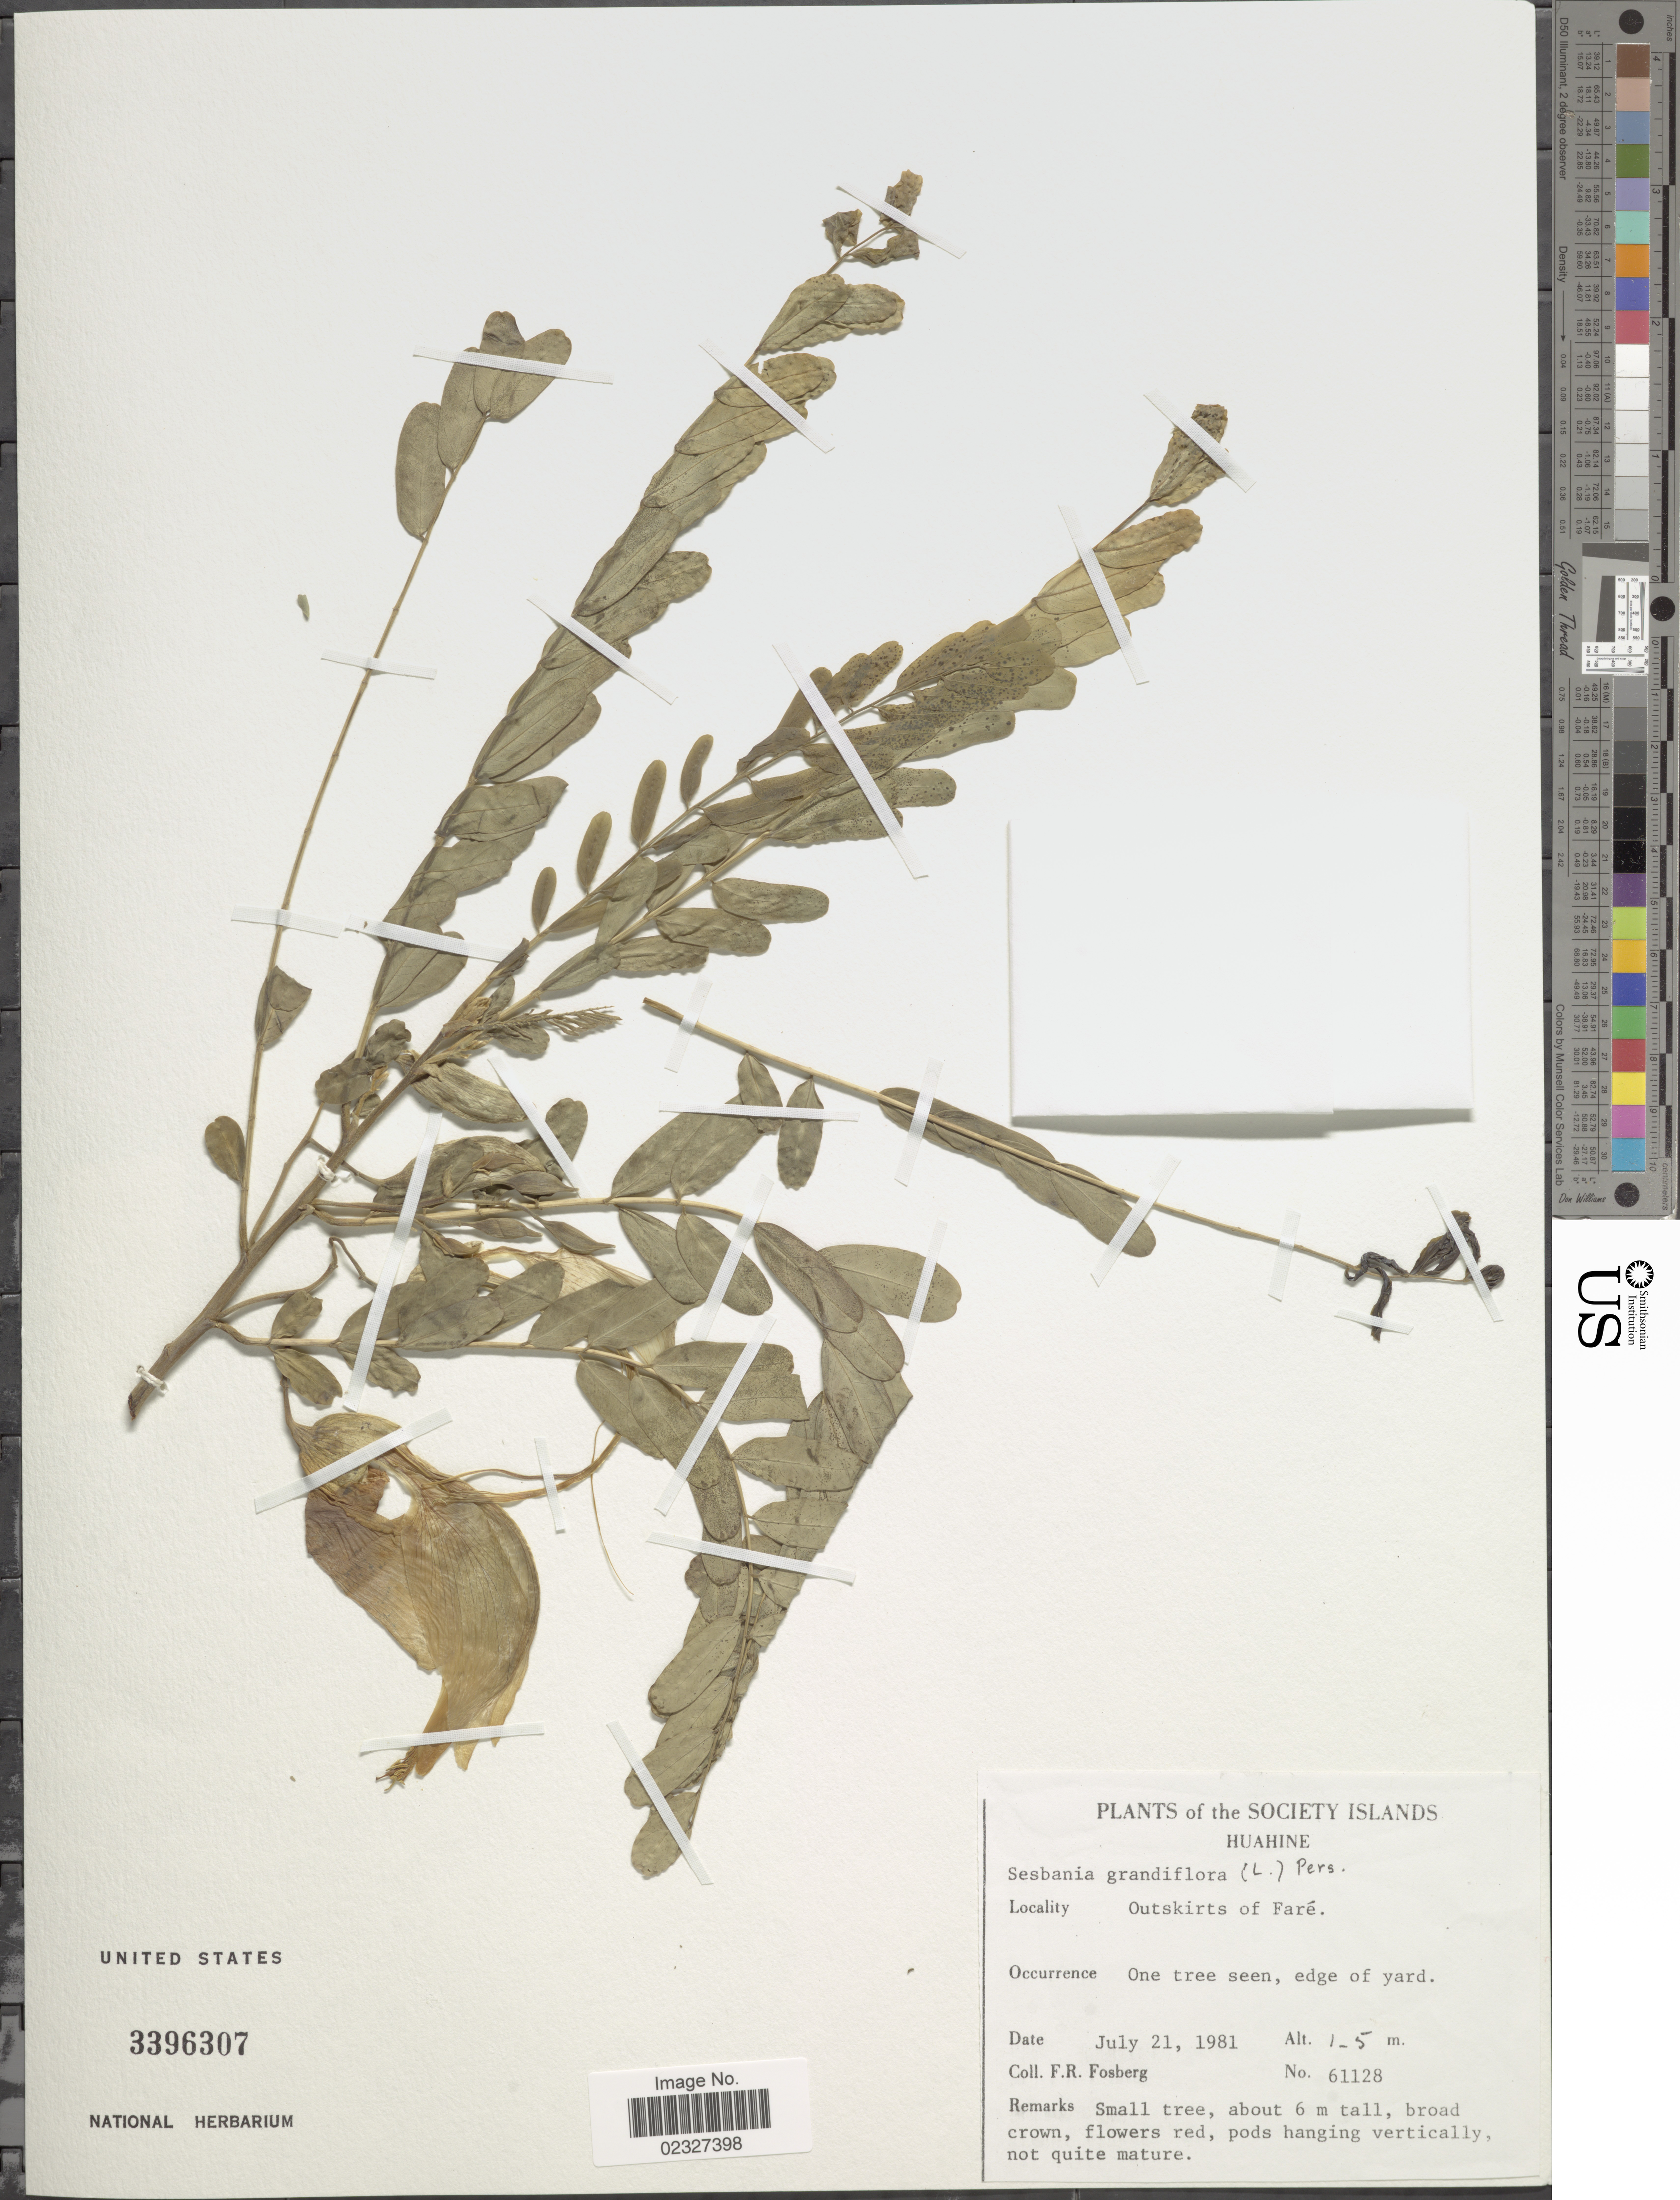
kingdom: Plantae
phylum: Tracheophyta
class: Magnoliopsida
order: Fabales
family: Fabaceae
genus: Sesbania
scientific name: Sesbania grandiflora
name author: (L.) Poir.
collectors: F. R. Fosberg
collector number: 61128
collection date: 1981-07-21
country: French Polynesia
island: Huahine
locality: Society Islands, Huahine, outskirts of Fare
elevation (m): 1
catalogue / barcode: US 3396307